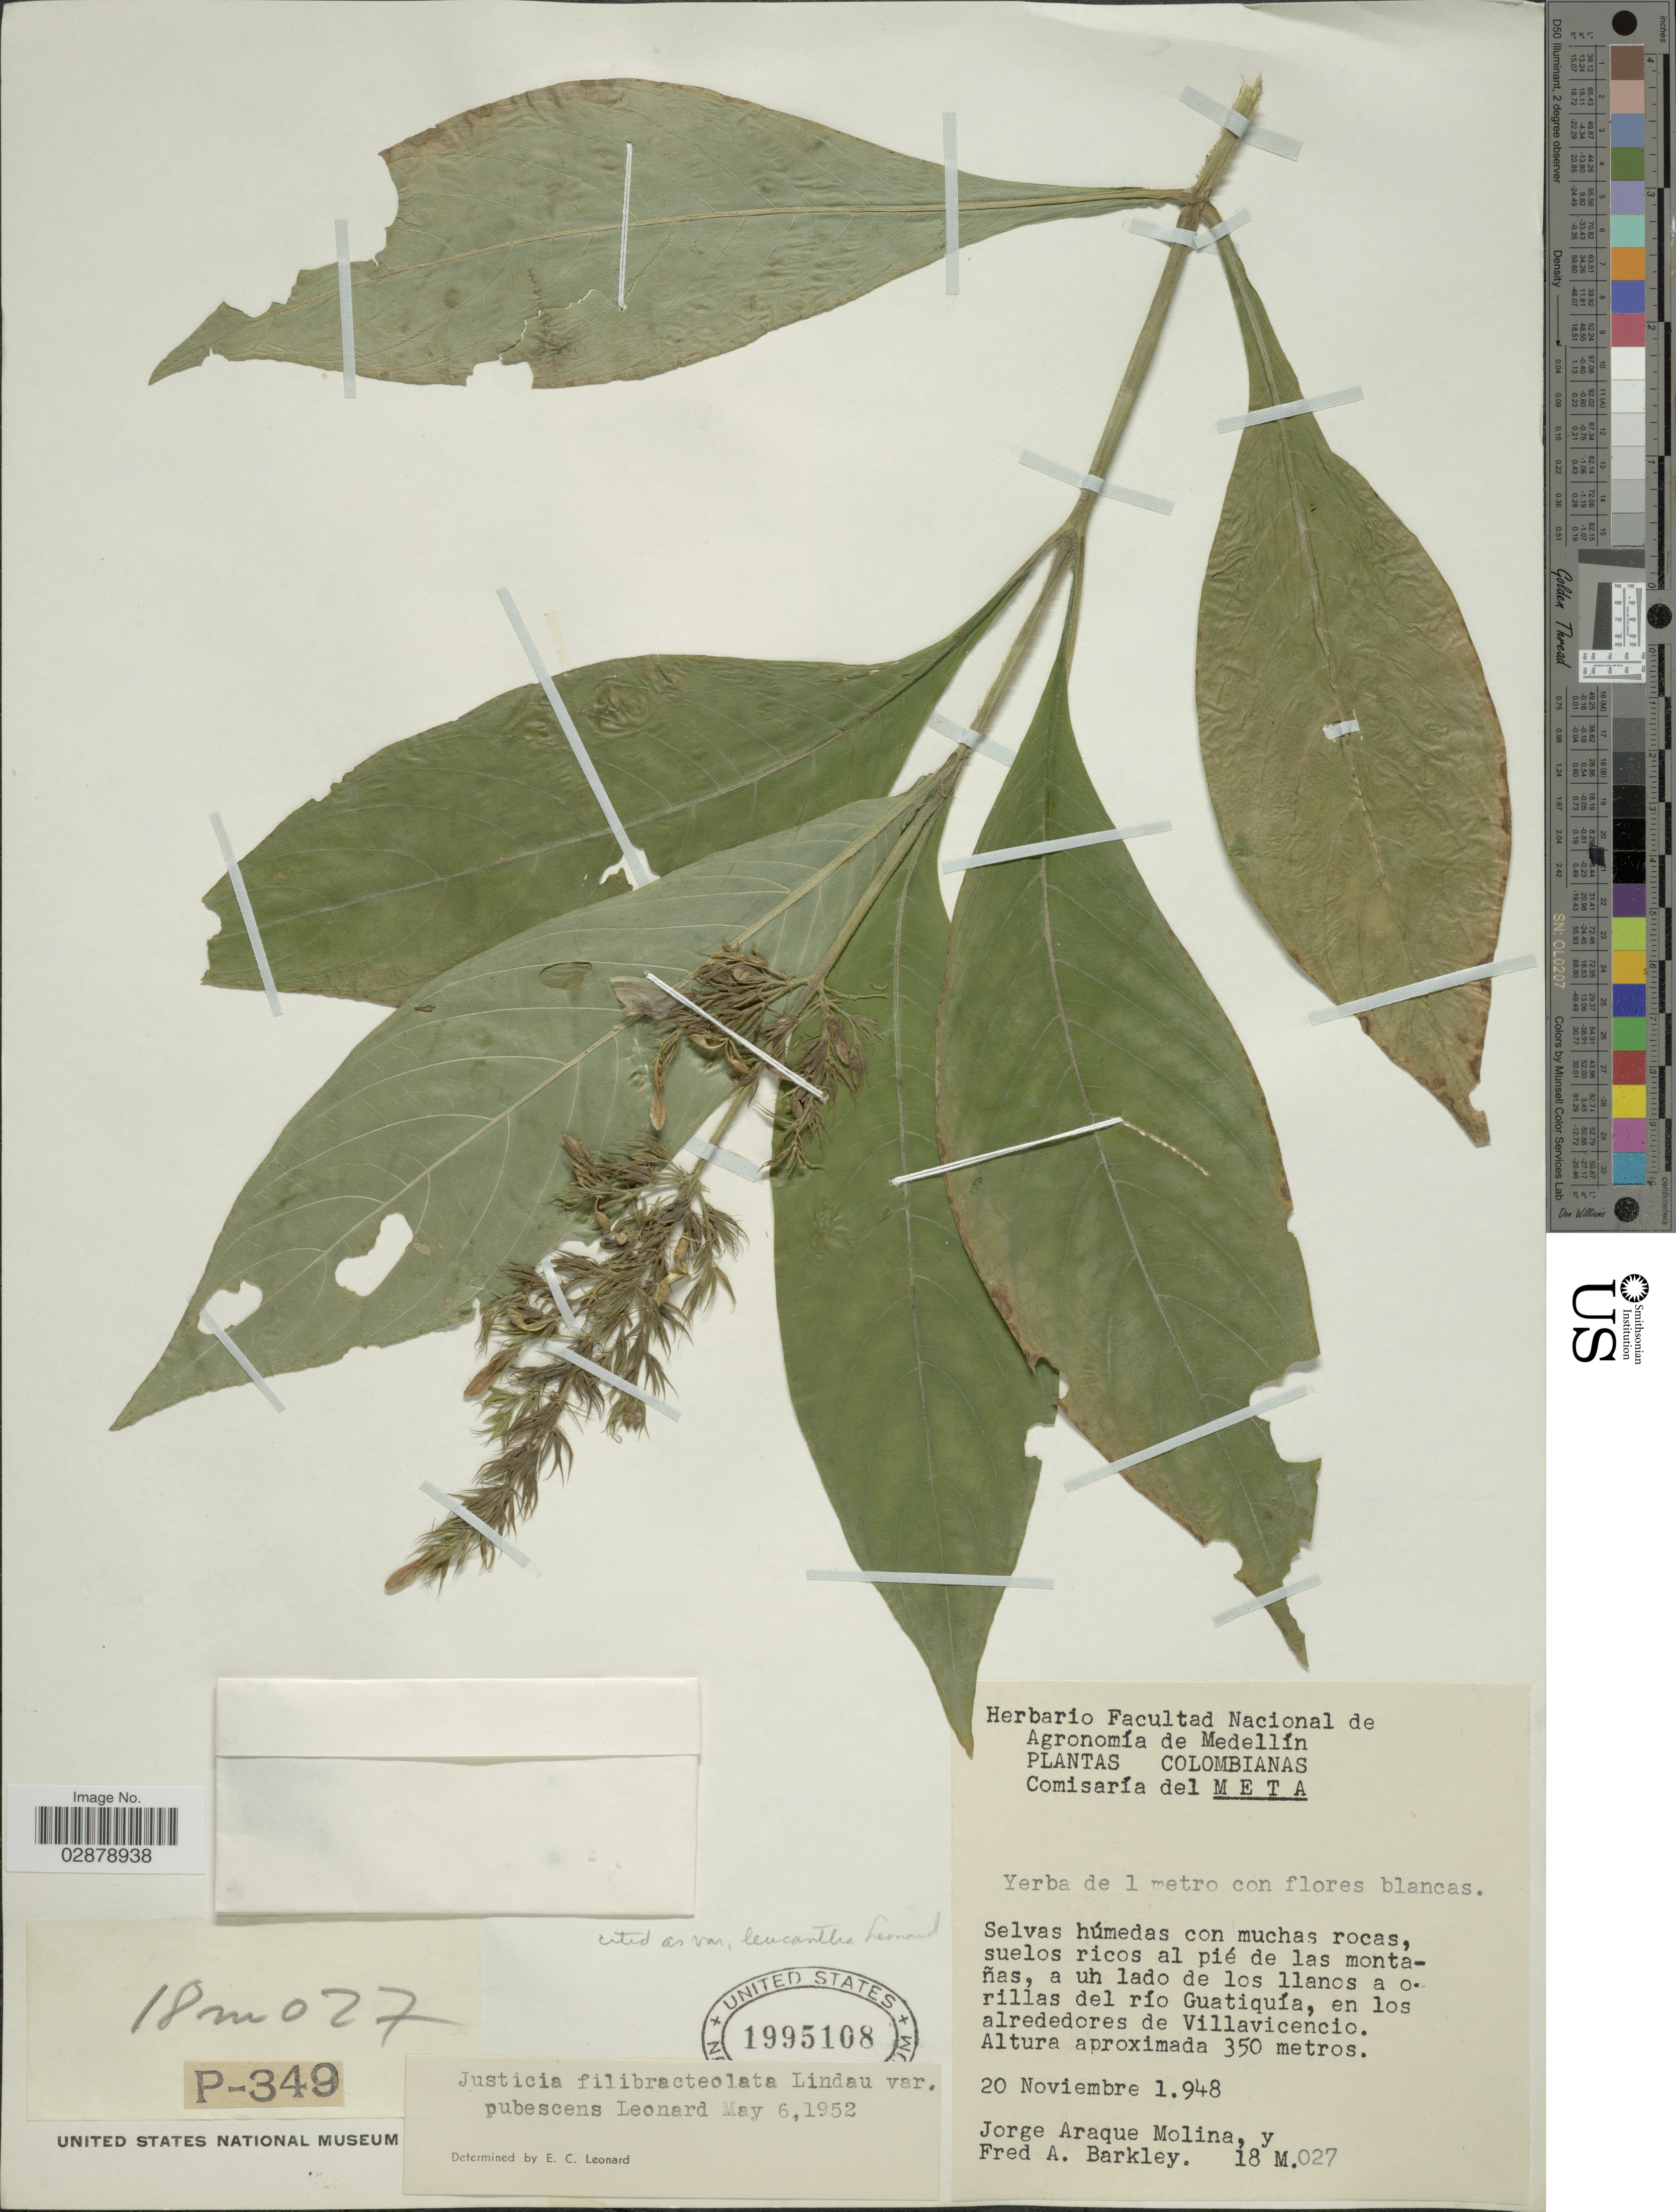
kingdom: Plantae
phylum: Tracheophyta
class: Magnoliopsida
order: Lamiales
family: Acanthaceae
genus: Justicia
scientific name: Justicia filibracteolata var. leucantha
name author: Leonard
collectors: J. A. Molina & F. A. Barkley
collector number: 18M.027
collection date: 1948-11-20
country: Colombia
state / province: Meta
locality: Comisaría del Meta. A un lado de los llanos a orillas del río Guatiquía, en los alrededores de Villavicencio.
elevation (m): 350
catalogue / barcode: US 1995108